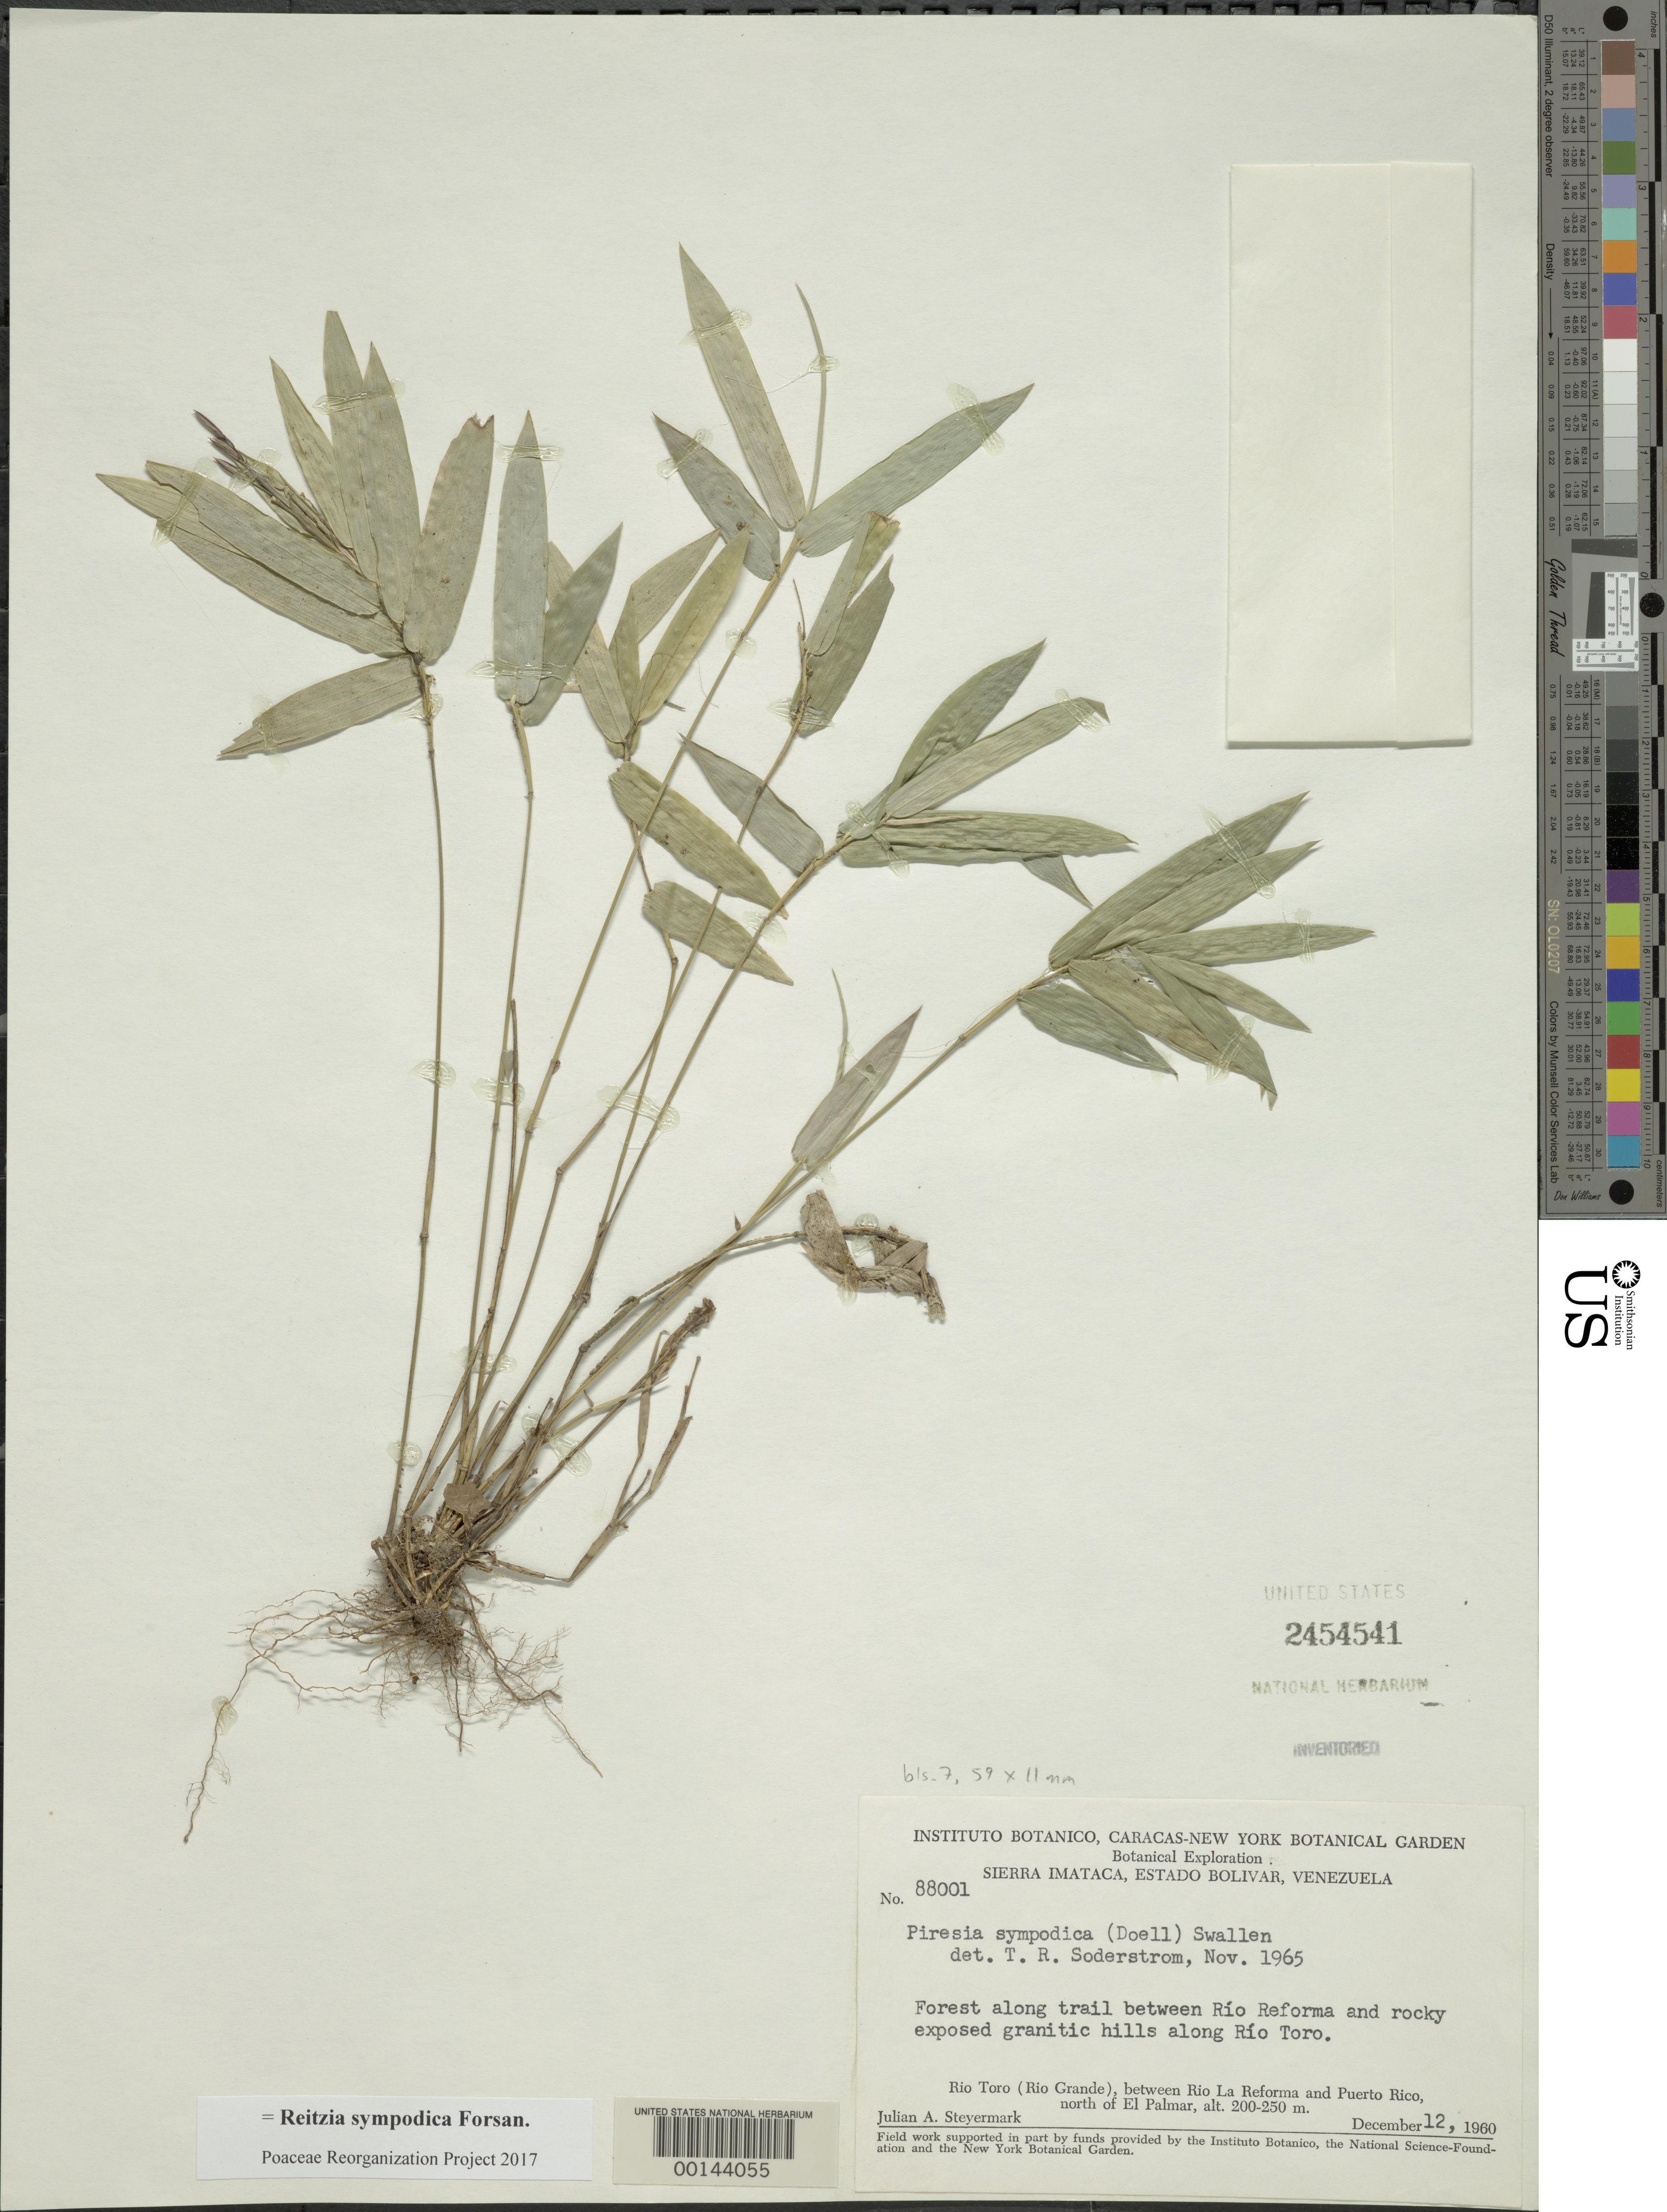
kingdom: Plantae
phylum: Tracheophyta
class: Liliopsida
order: Poales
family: Poaceae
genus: Reitzia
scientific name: Reitzia sympodica ined. 2019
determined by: Poaceae Reorganization Project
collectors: J. Steyermark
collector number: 88001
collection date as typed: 12 Dec 1960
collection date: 1960-12-12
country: Venezuela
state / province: Bolivar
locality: Sierra imataca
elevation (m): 200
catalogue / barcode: US 2454541